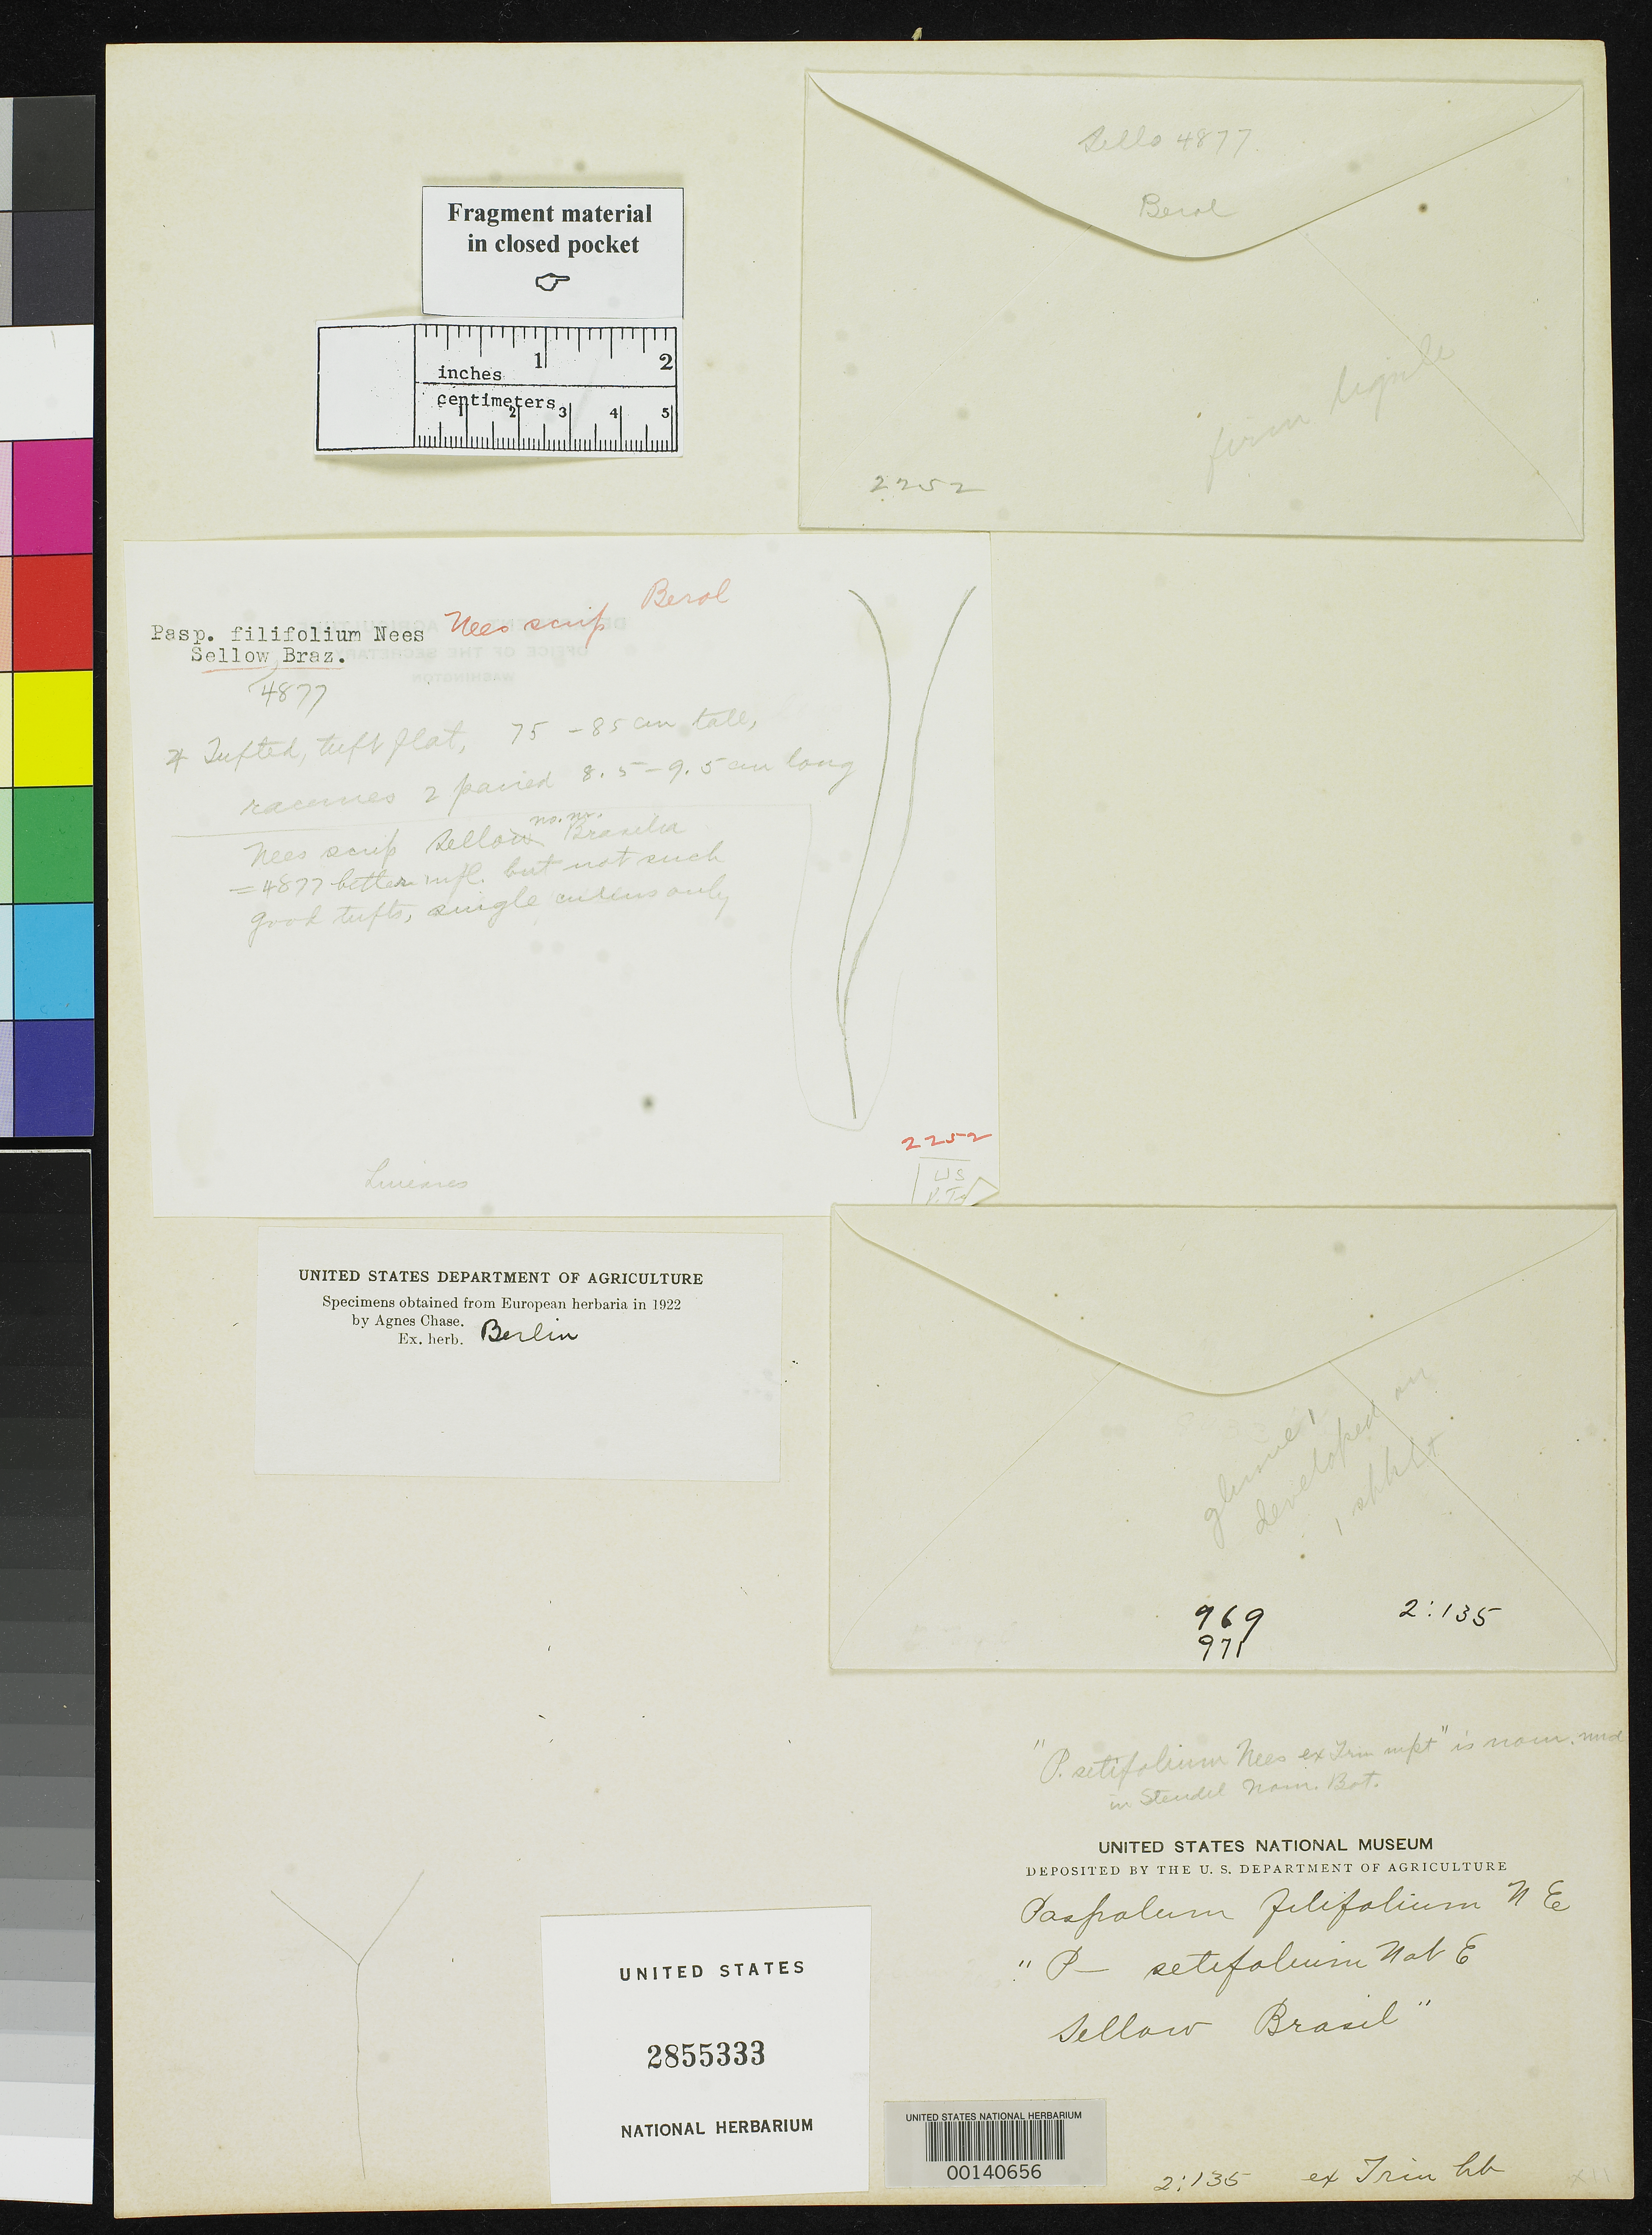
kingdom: Plantae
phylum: Tracheophyta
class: Liliopsida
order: Poales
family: Poaceae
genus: Paspalum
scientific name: Paspalum filifolium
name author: Nees ex Steud.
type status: Type Fragment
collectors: F. Sellow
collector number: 4877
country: Brazil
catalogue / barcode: US 2855333